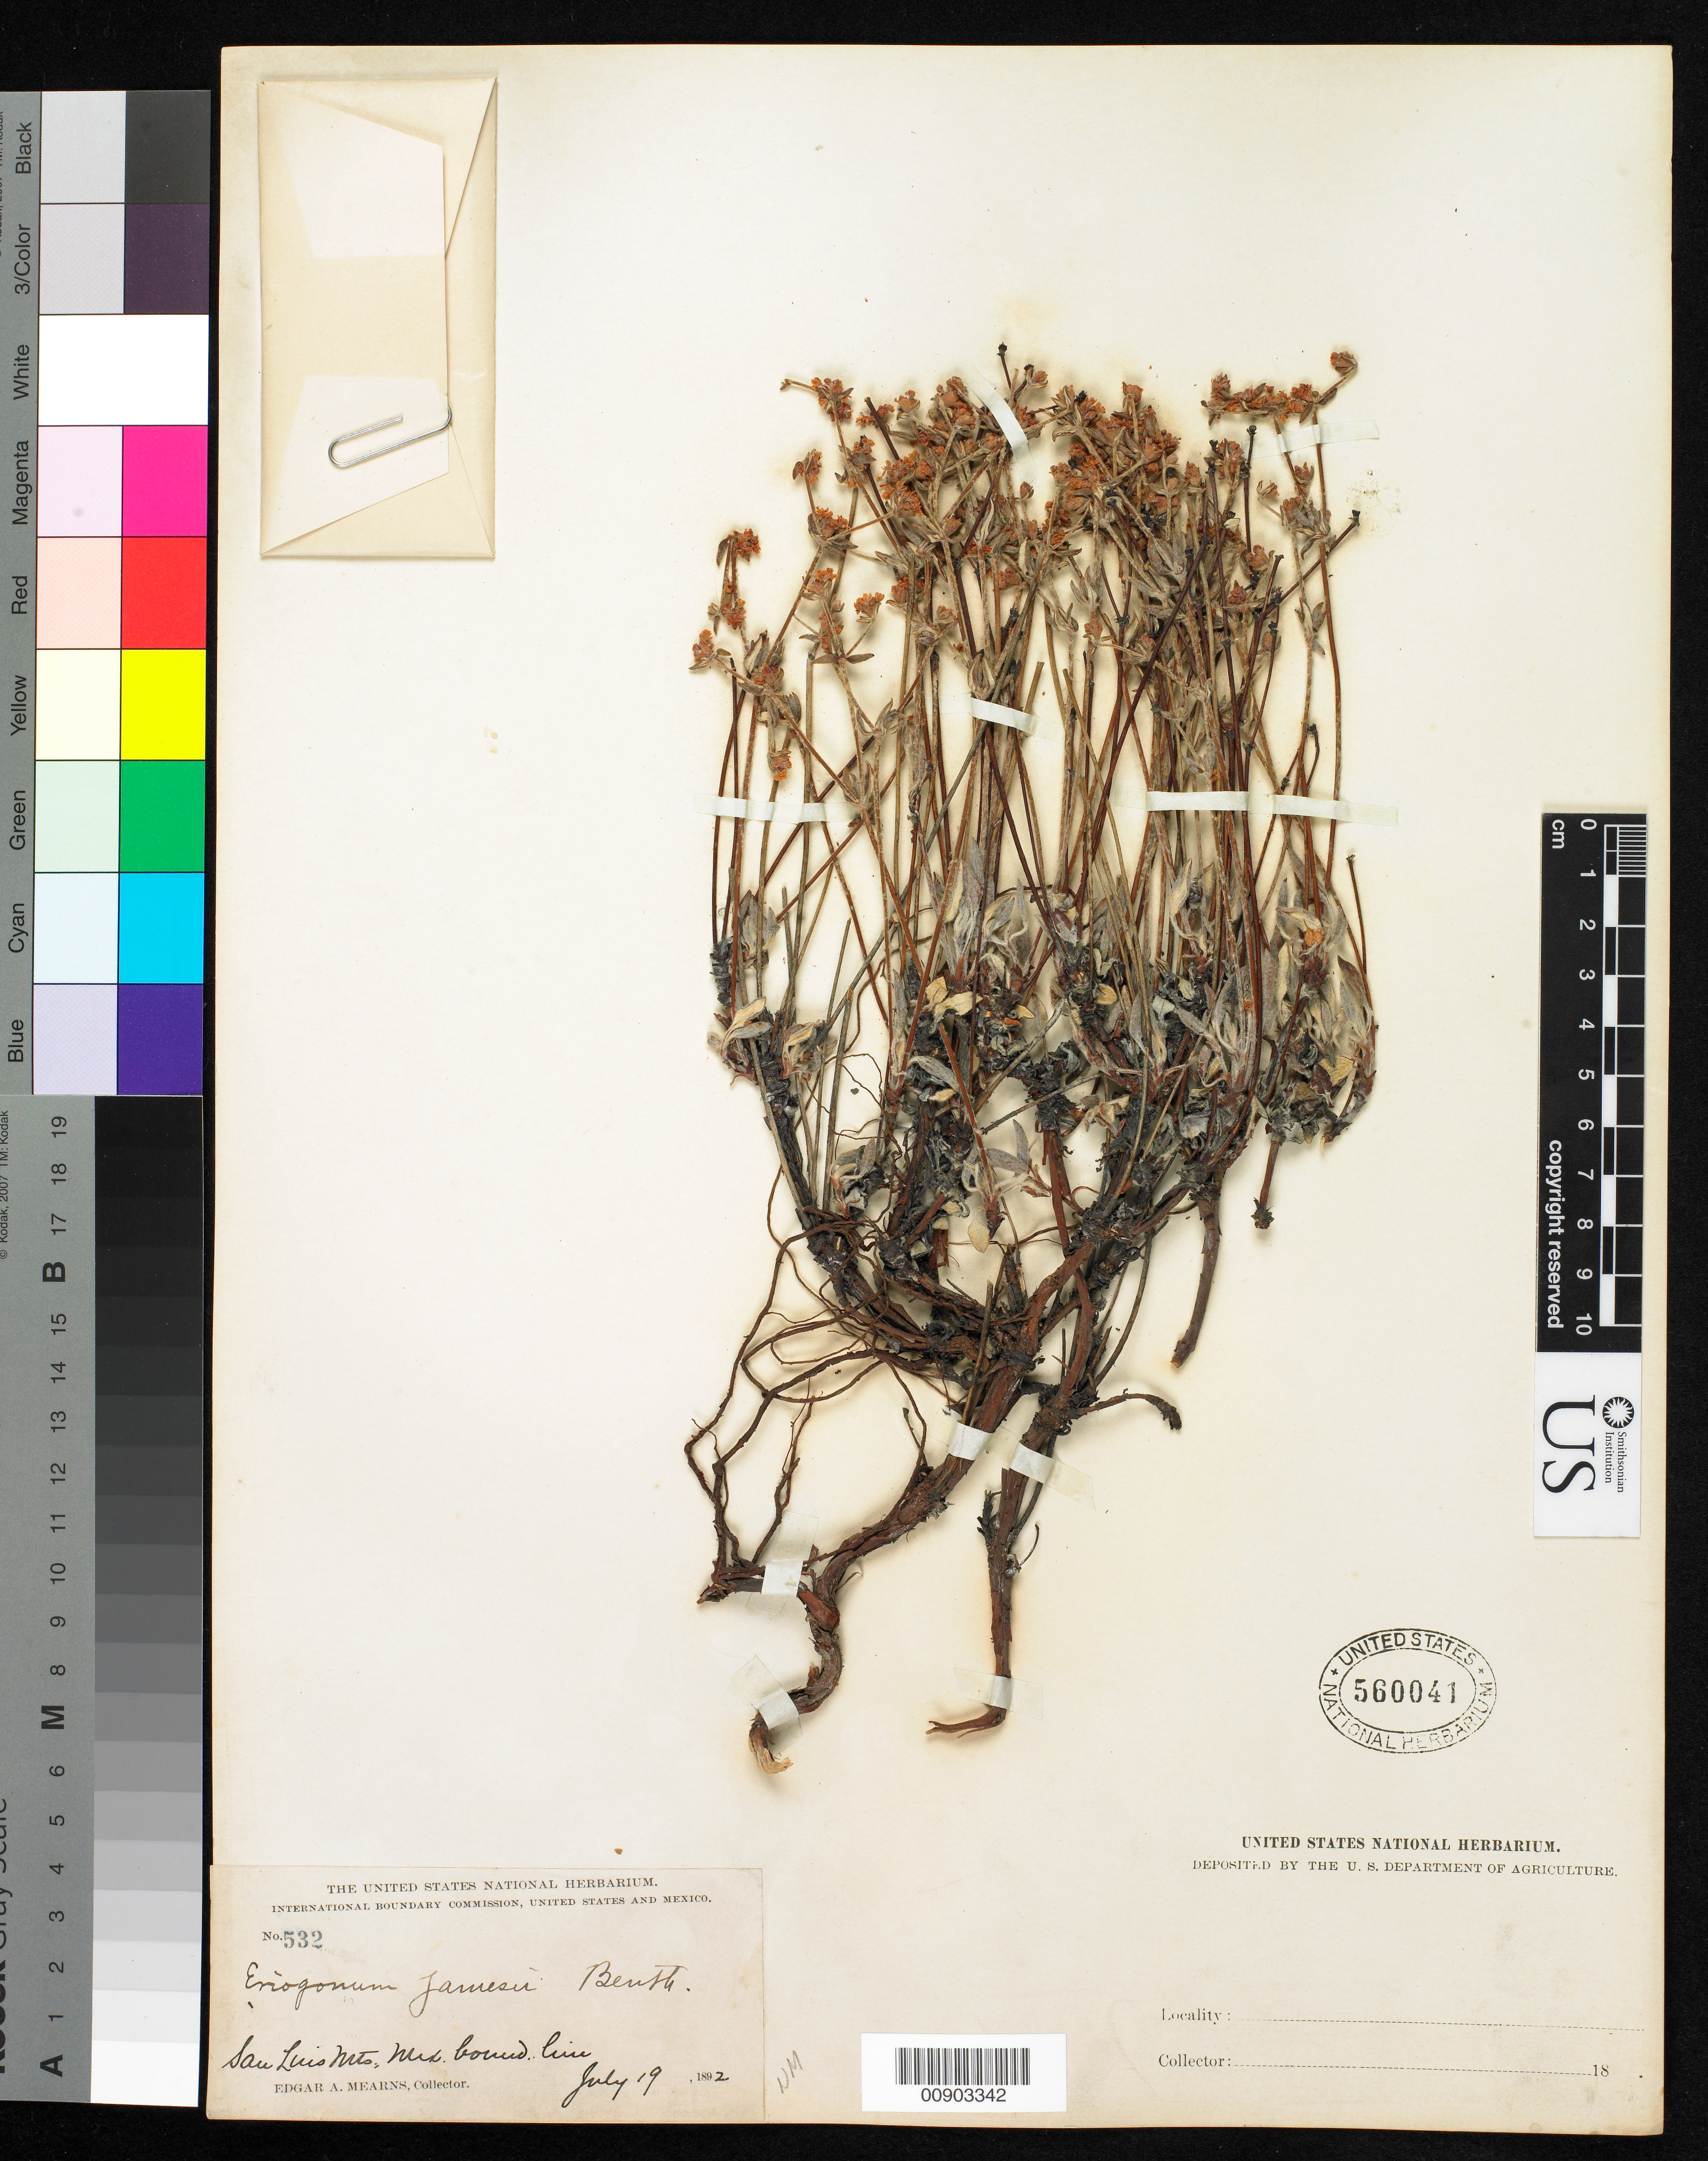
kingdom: Plantae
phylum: Tracheophyta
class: Magnoliopsida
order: Caryophyllales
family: Polygonaceae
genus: Eriogonum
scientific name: Eriogonum jamesii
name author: Benth.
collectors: E. A. Mearns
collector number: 532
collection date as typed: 19 Jul 1892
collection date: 1892-07-19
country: United States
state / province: New Mexico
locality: San Luis Mts., on the Mexican Boundary Line.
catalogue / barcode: US 560041